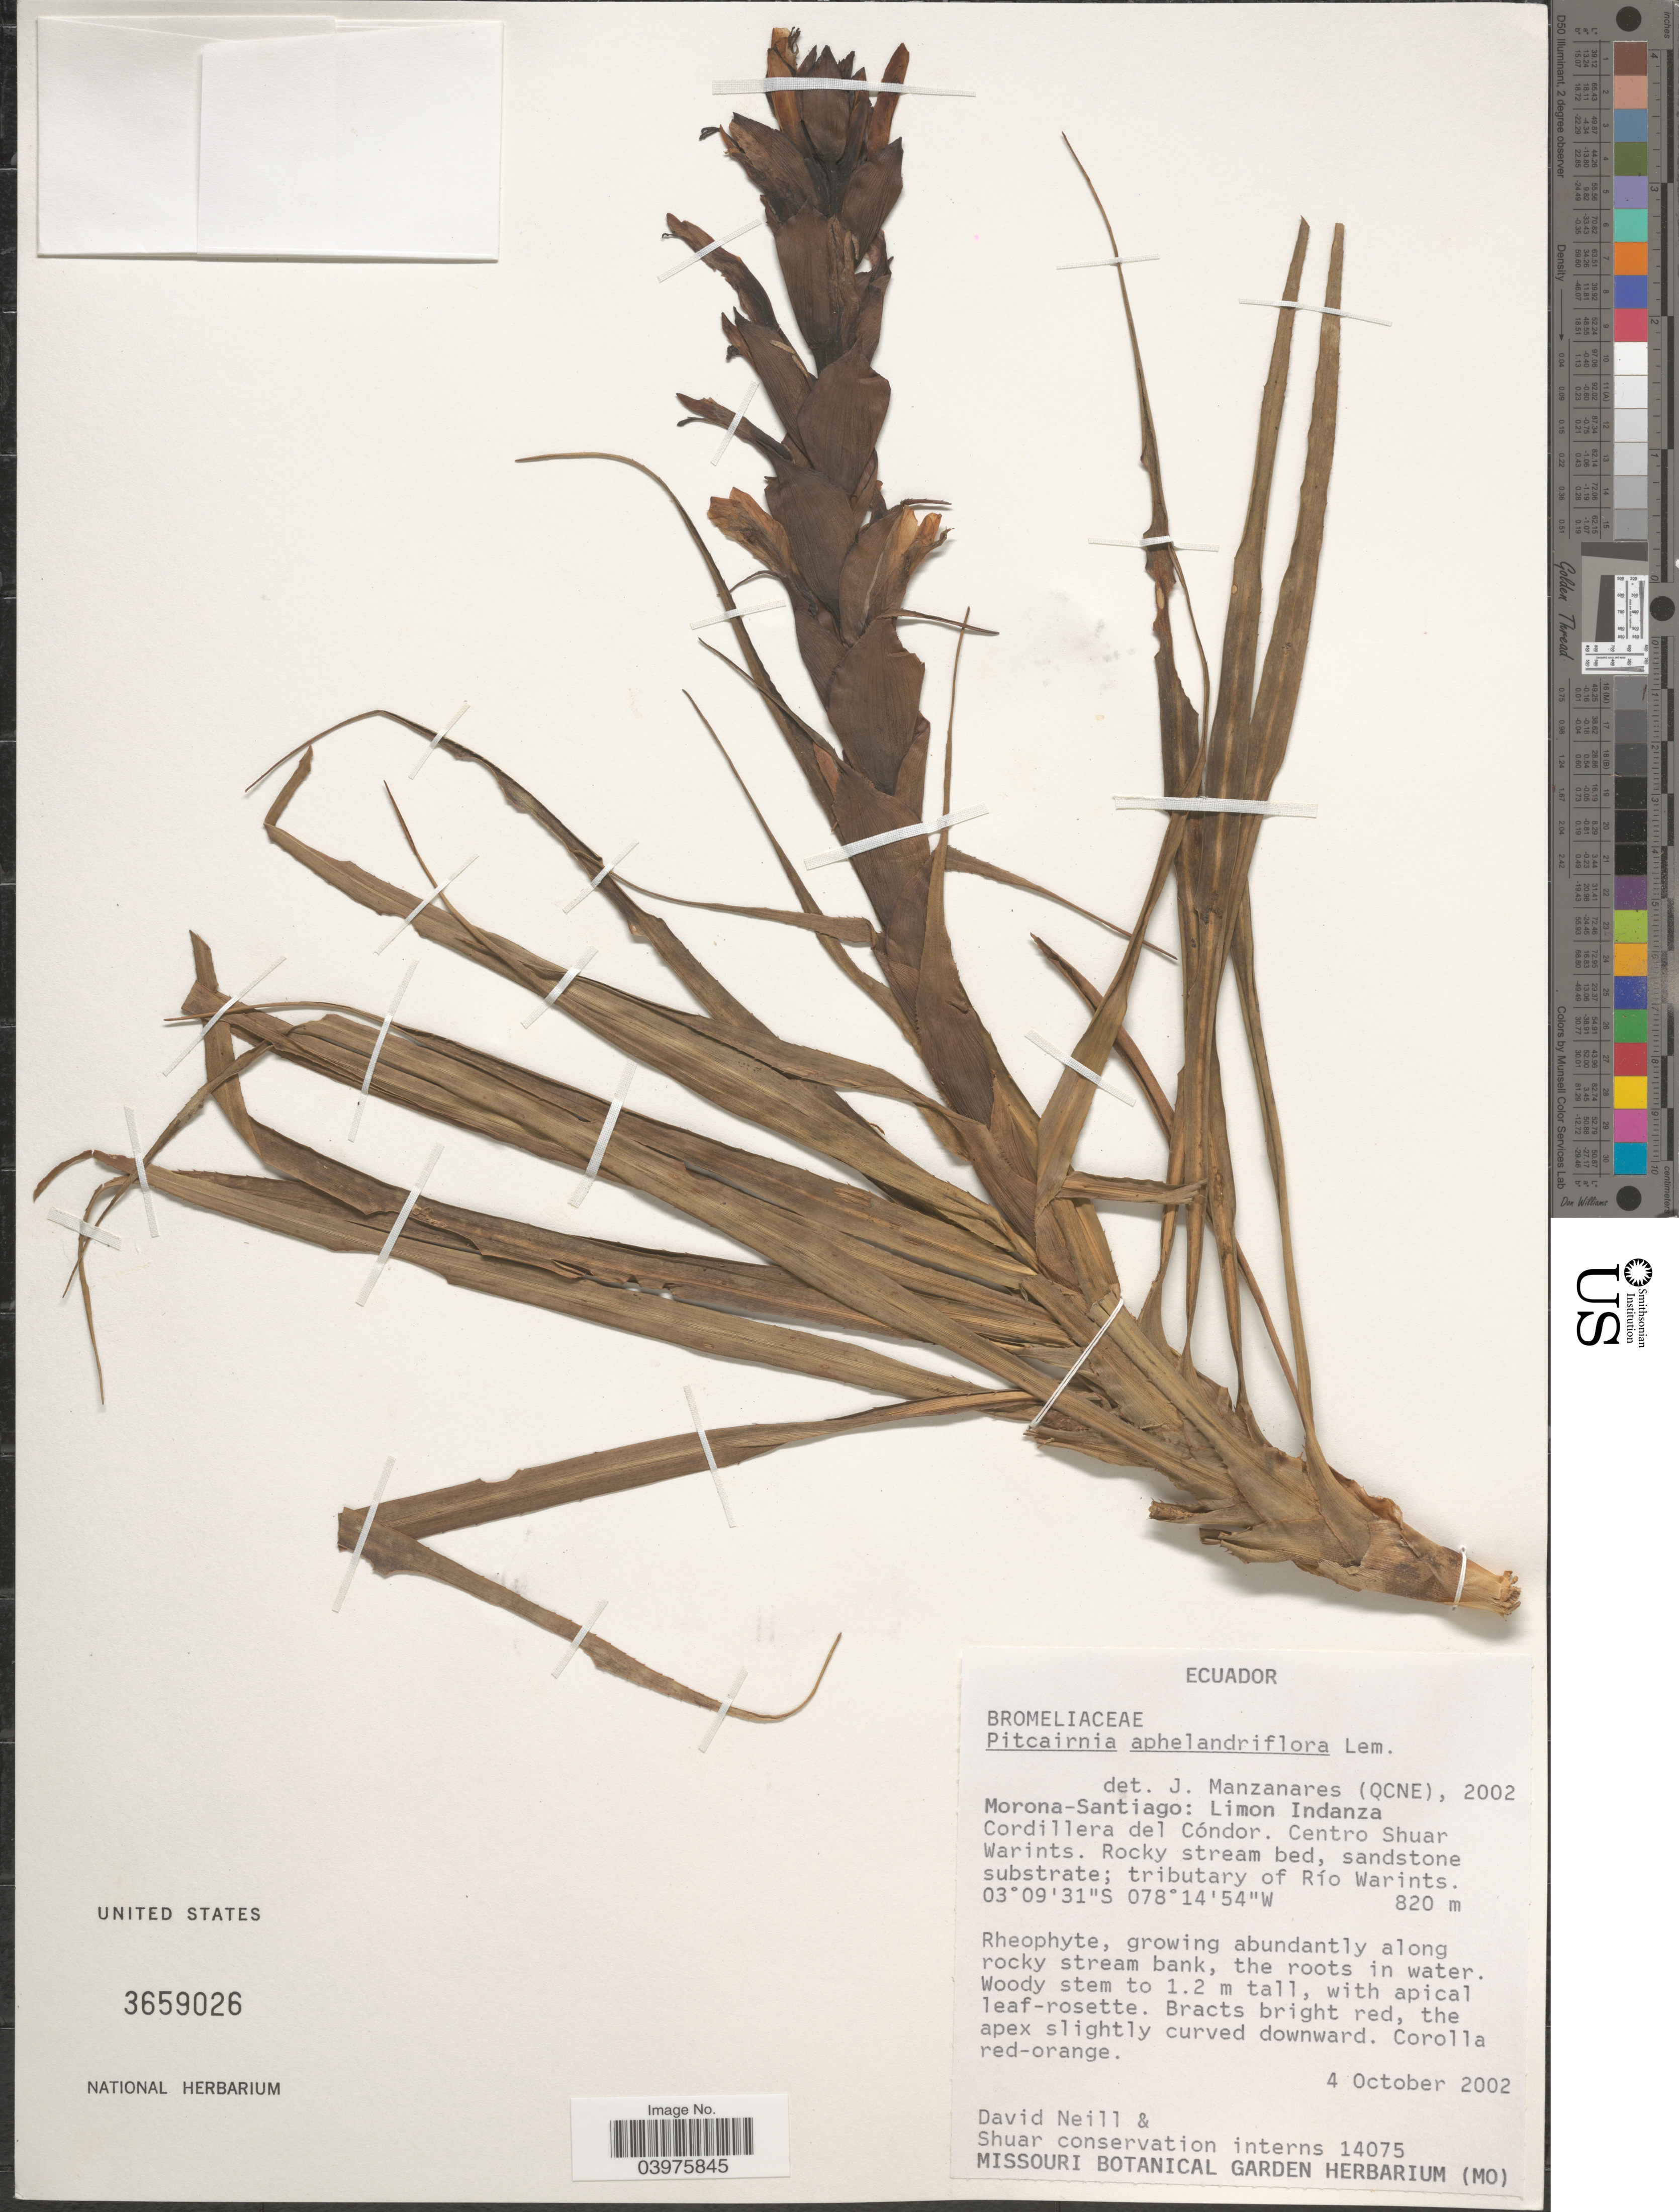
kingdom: Plantae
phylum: Tracheophyta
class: Liliopsida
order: Poales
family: Bromeliaceae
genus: Pitcairnia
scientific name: Pitcairnia aphelandriflora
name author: Lem.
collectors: D. Neill & Shuar conservation interns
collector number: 14075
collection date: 2002-10-04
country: Ecuador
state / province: Morona-Santiago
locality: Limon Indanza. Cordillera del Cóndor. Centro Shuar Warints. Tributary of Río Warints.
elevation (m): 820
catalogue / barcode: US 3659026